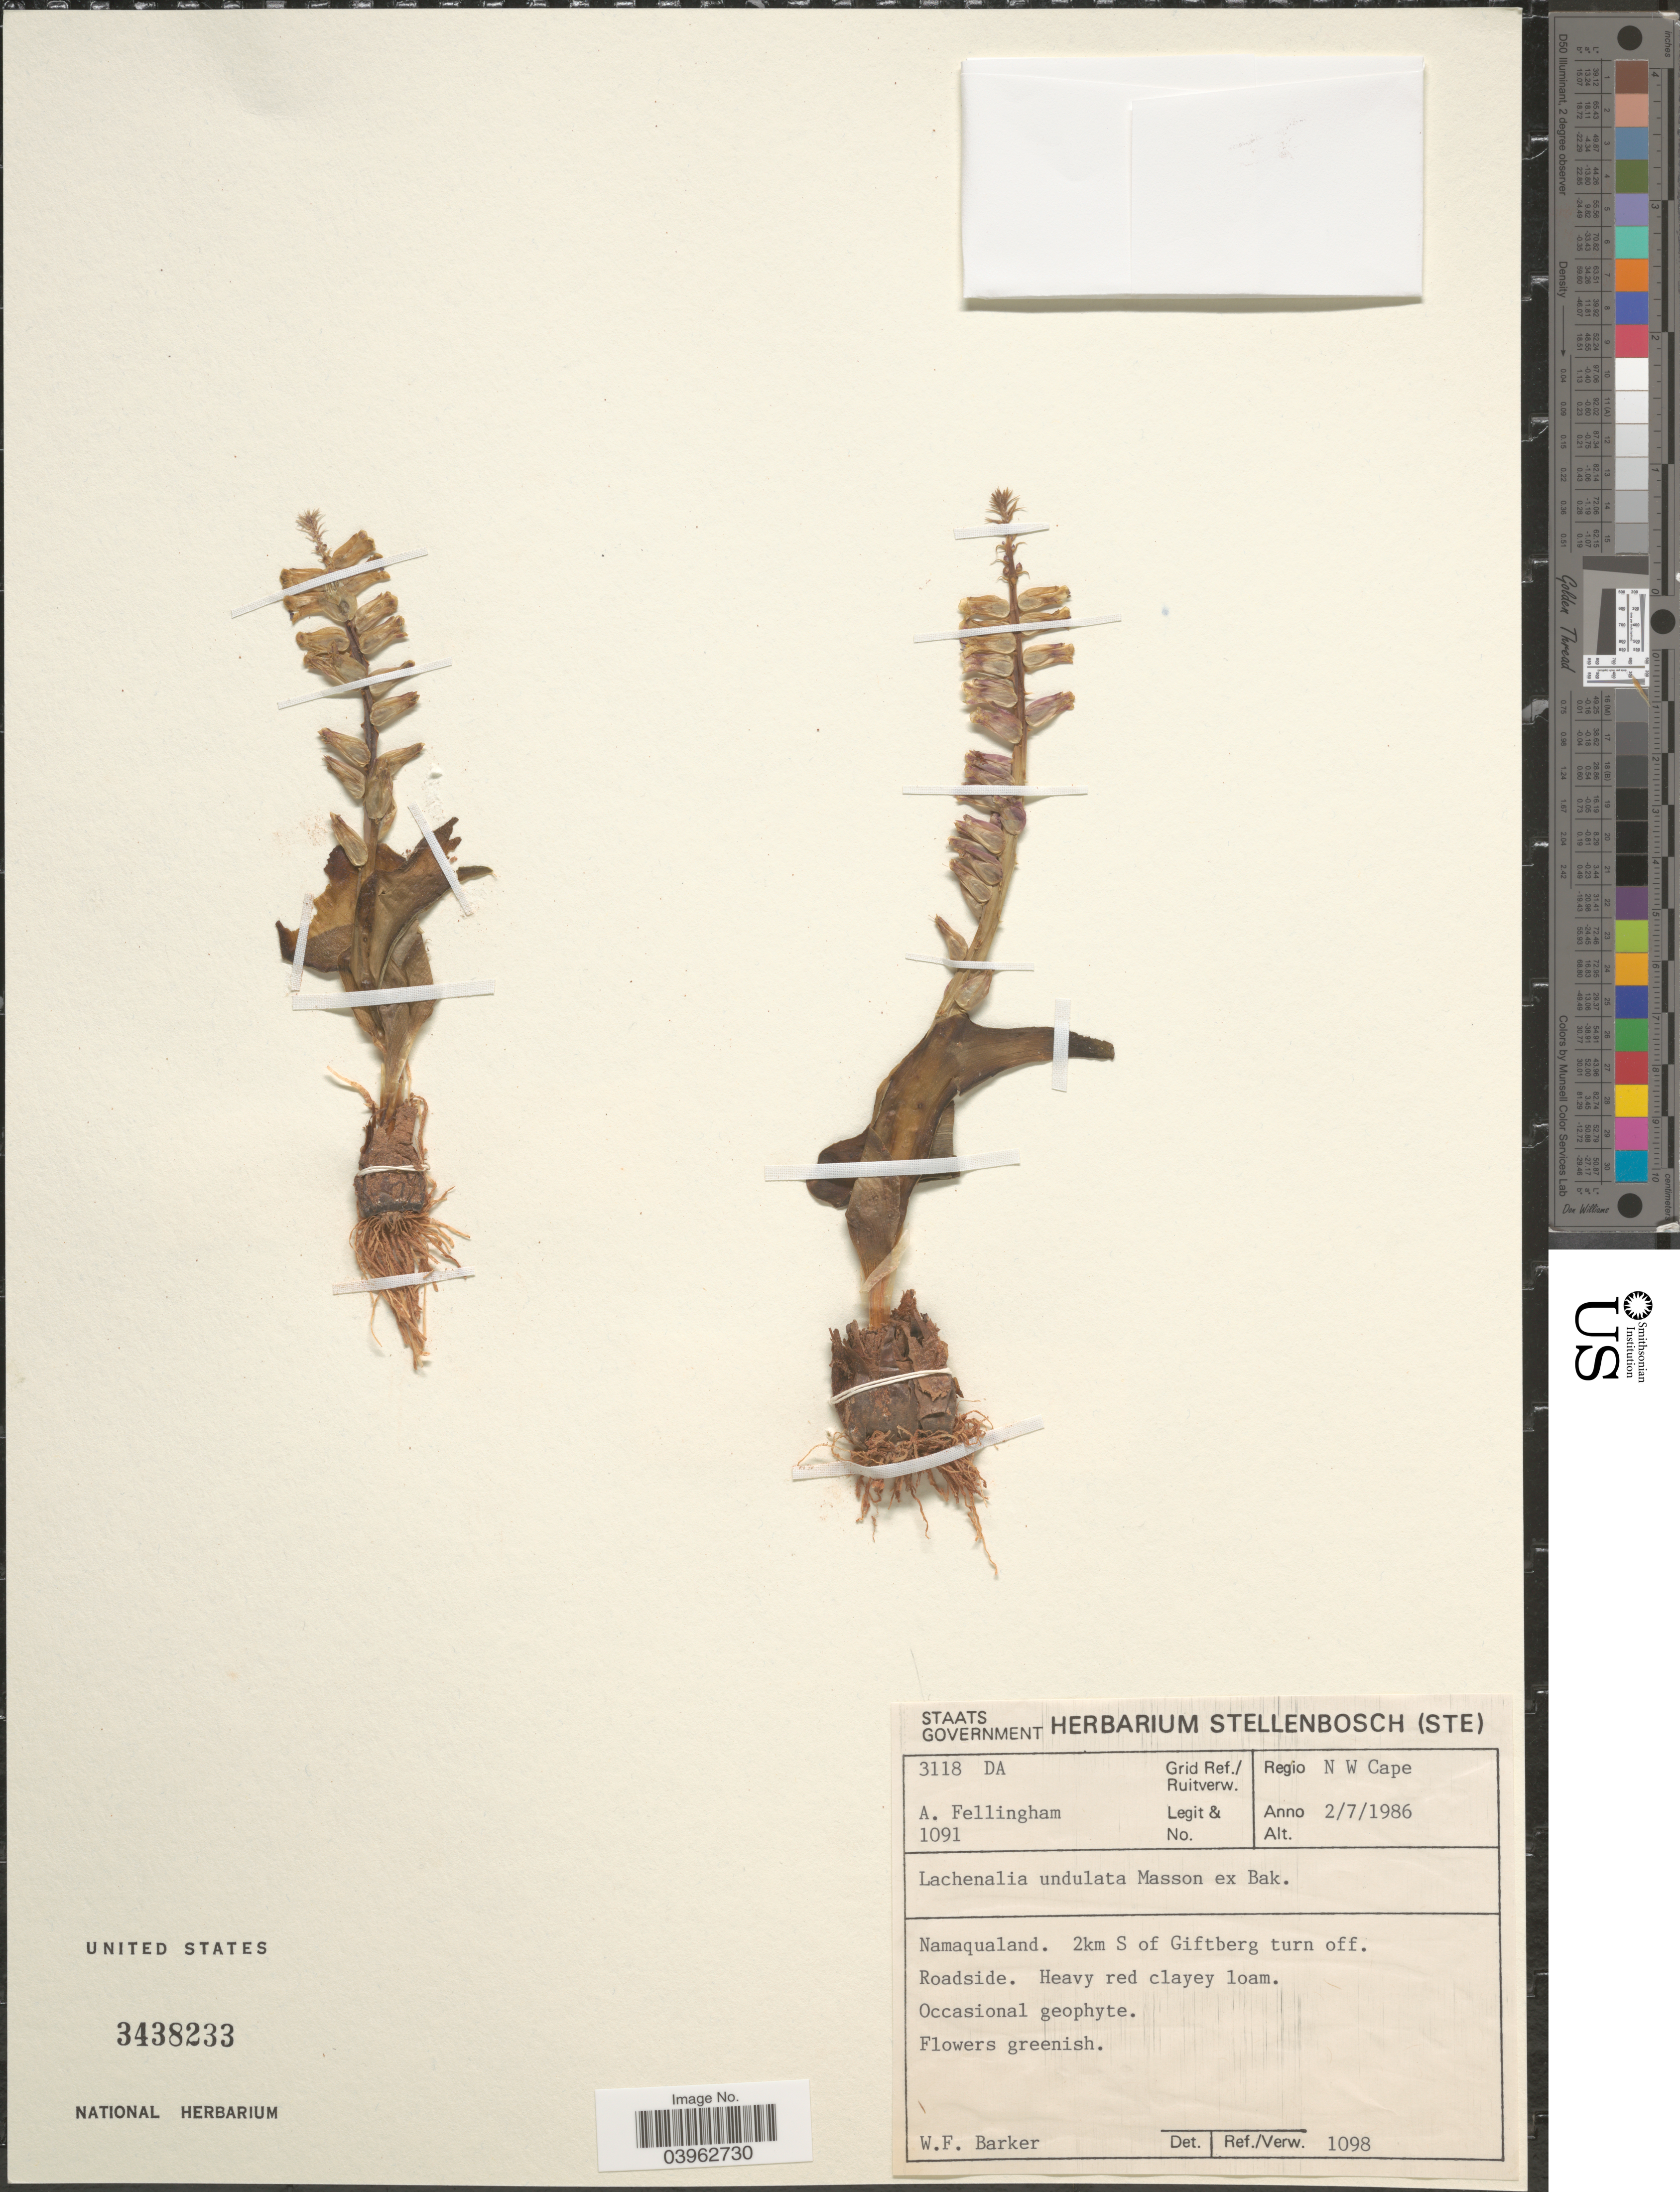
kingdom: Plantae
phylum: Tracheophyta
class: Liliopsida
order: Asparagales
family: Asparagaceae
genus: Lachenalia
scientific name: Lachenalia undulata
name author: (Baker) Masson ex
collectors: A. Fellingham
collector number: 1091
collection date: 1986-07-02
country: South Africa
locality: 3118 DA Grid Ref./Ruitverw. Regio N W Cape. Namaqualand. 2km S of Giftberg turn off.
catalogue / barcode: US 3438233